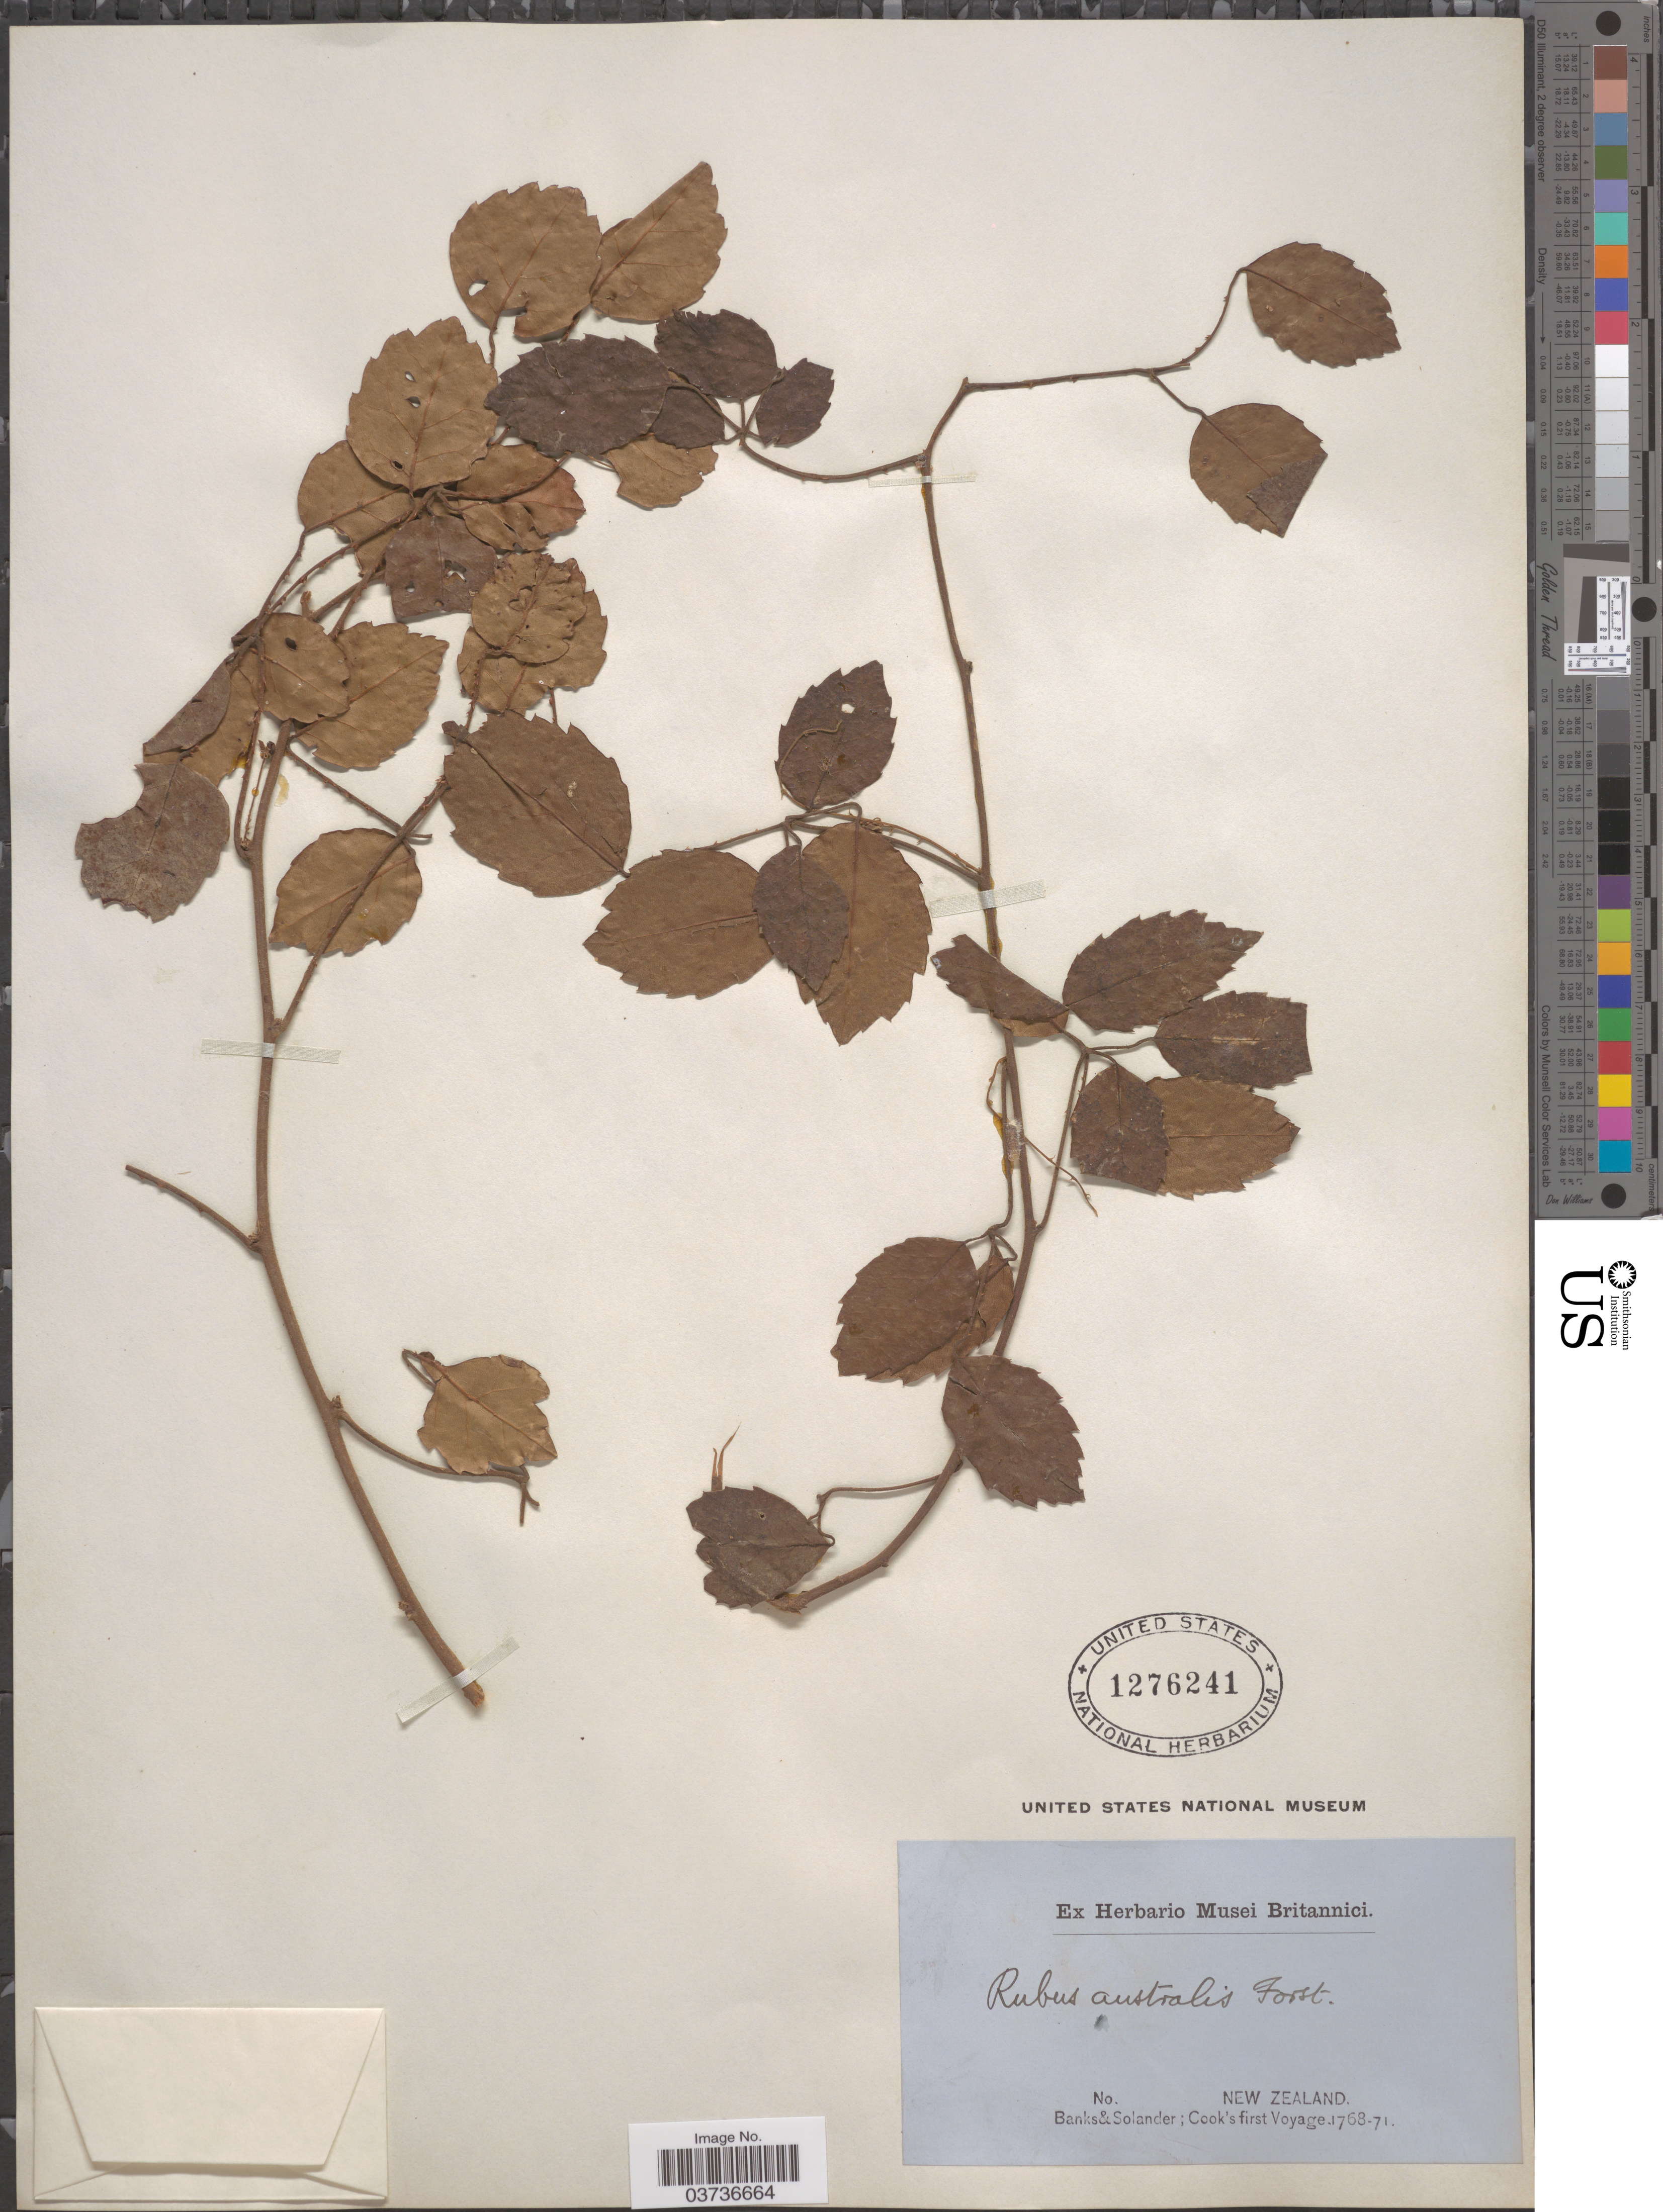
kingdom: Plantae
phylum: Tracheophyta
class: Magnoliopsida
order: Rosales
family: Rosaceae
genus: Rubus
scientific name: Rubus australis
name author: G. Forst.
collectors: -- Banks & -- Solander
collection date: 1768/1771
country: New Zealand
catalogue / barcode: US 1276241